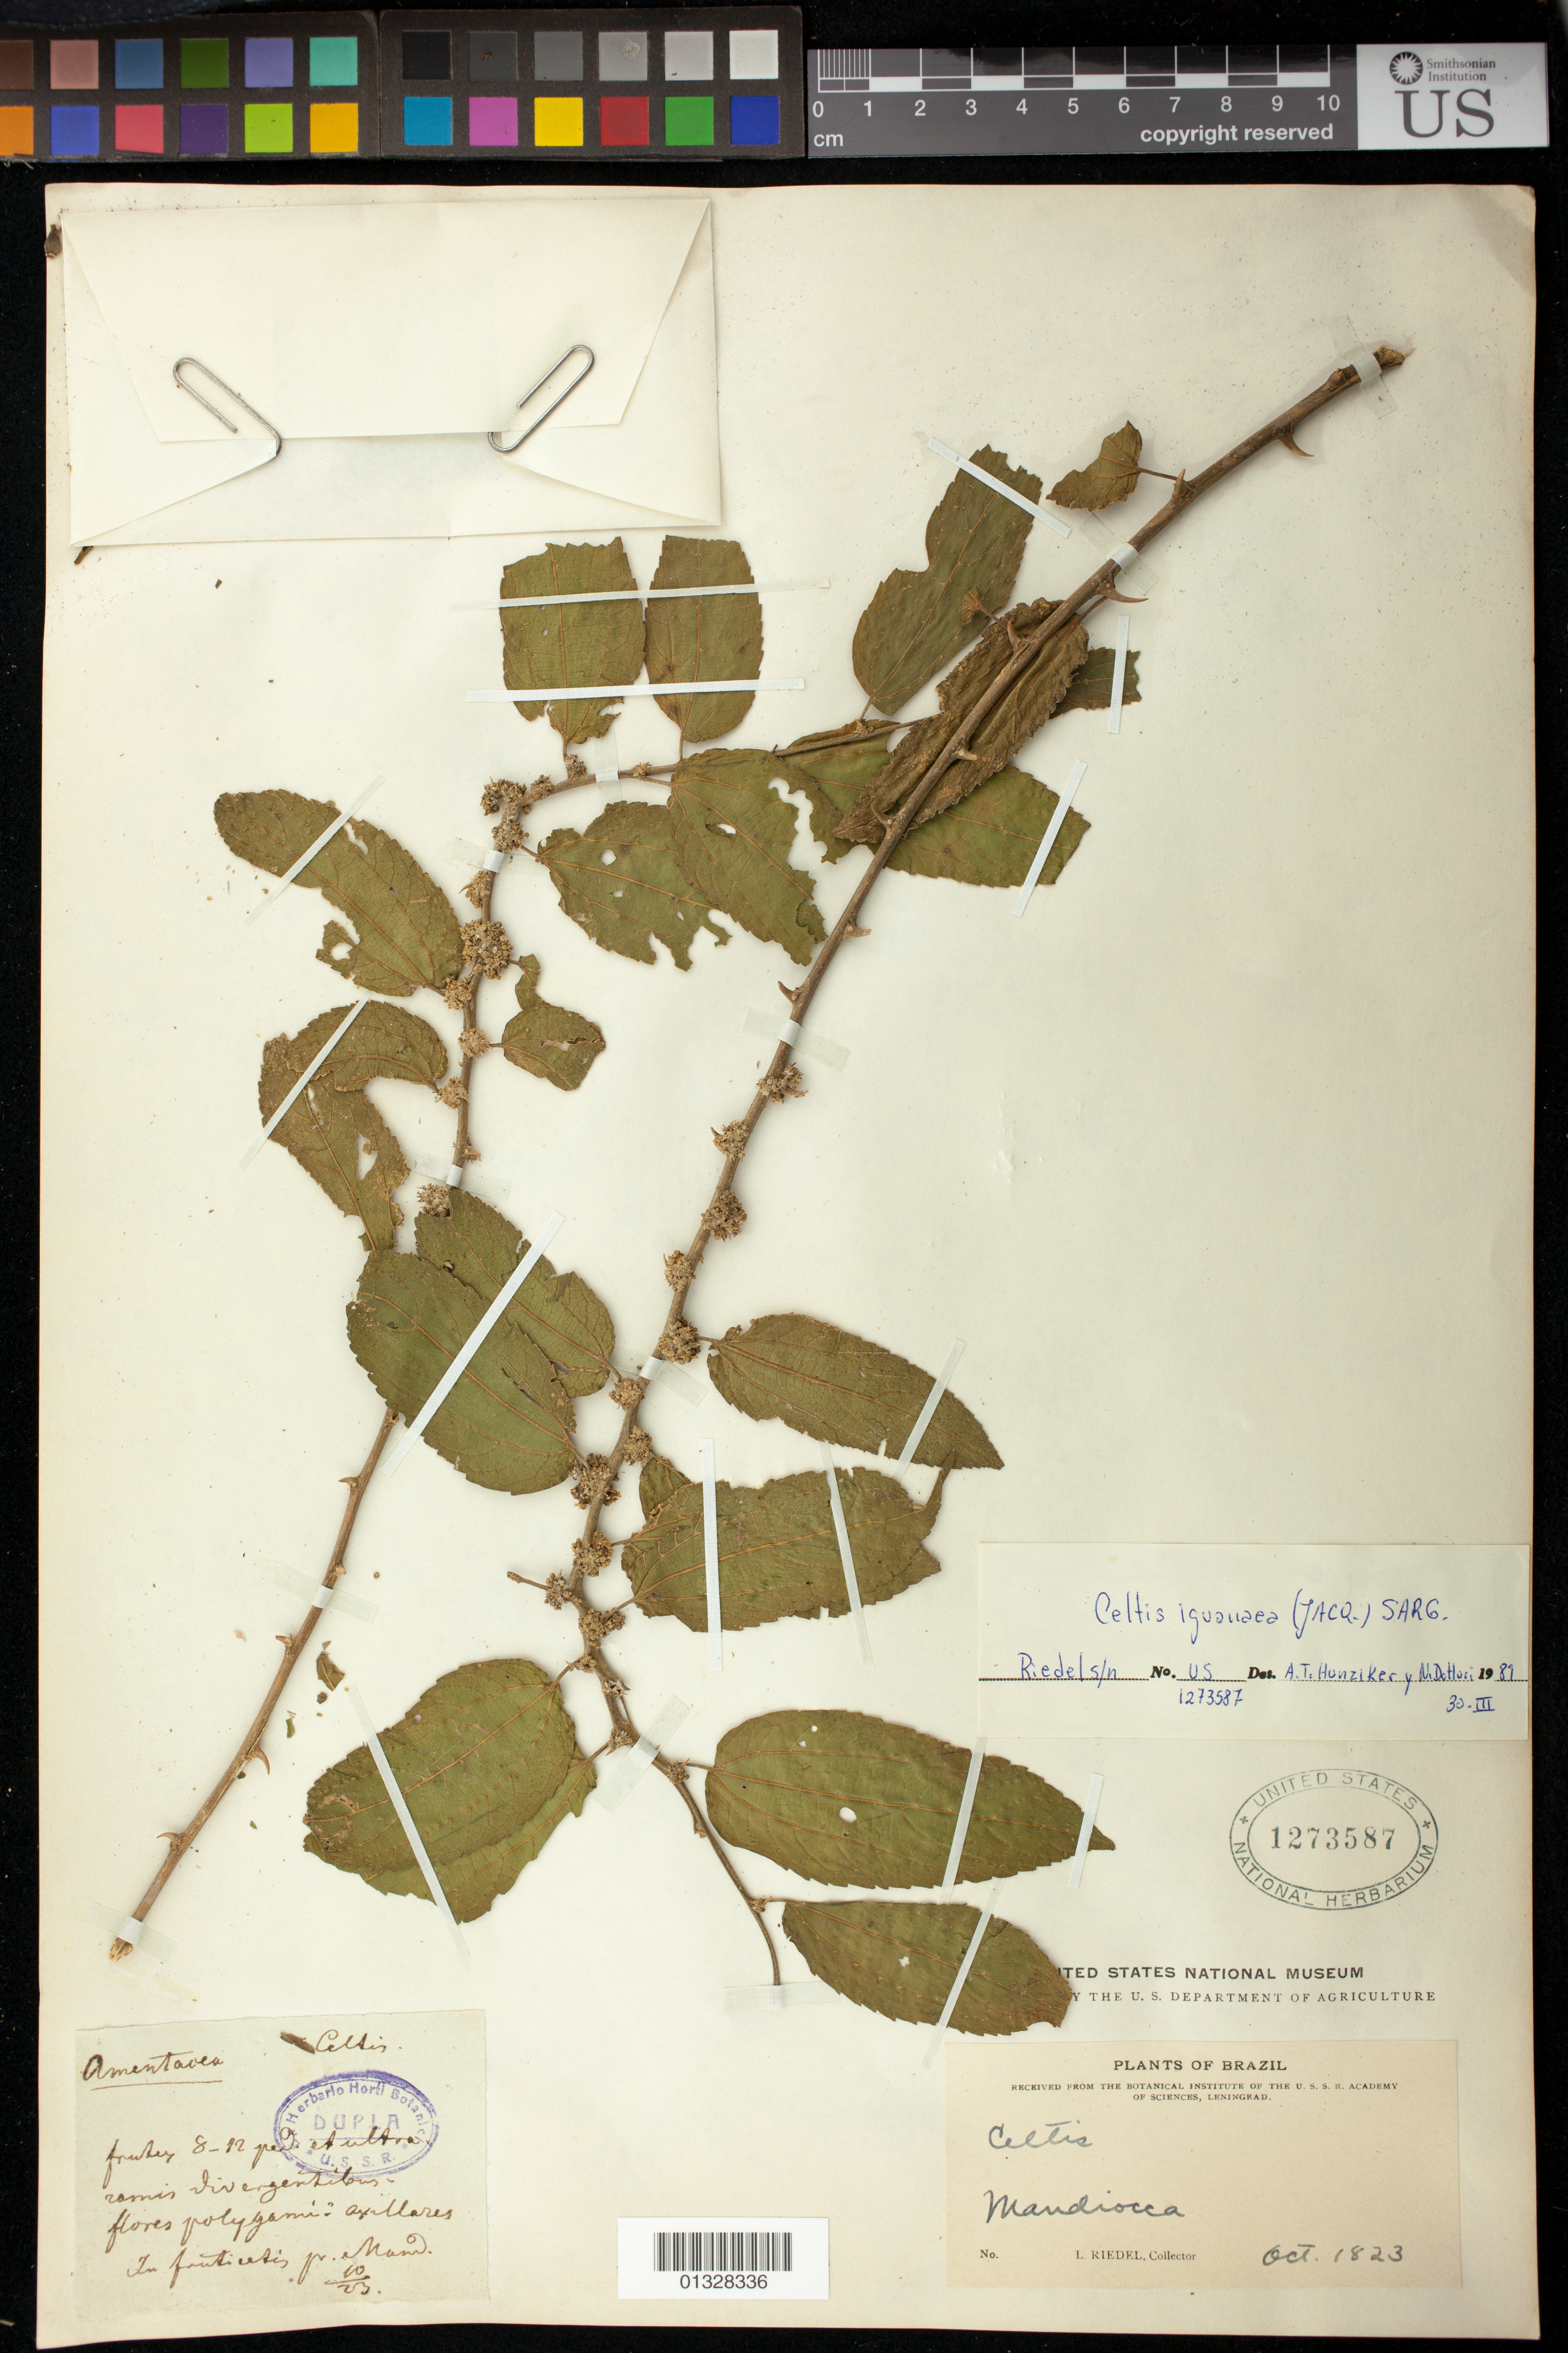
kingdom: Plantae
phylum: Tracheophyta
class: Magnoliopsida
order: Rosales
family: Cannabaceae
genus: Celtis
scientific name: Celtis iguanaea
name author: (Jacq.) Sarg.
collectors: L. Riedel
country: Brazil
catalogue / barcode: US 1273587